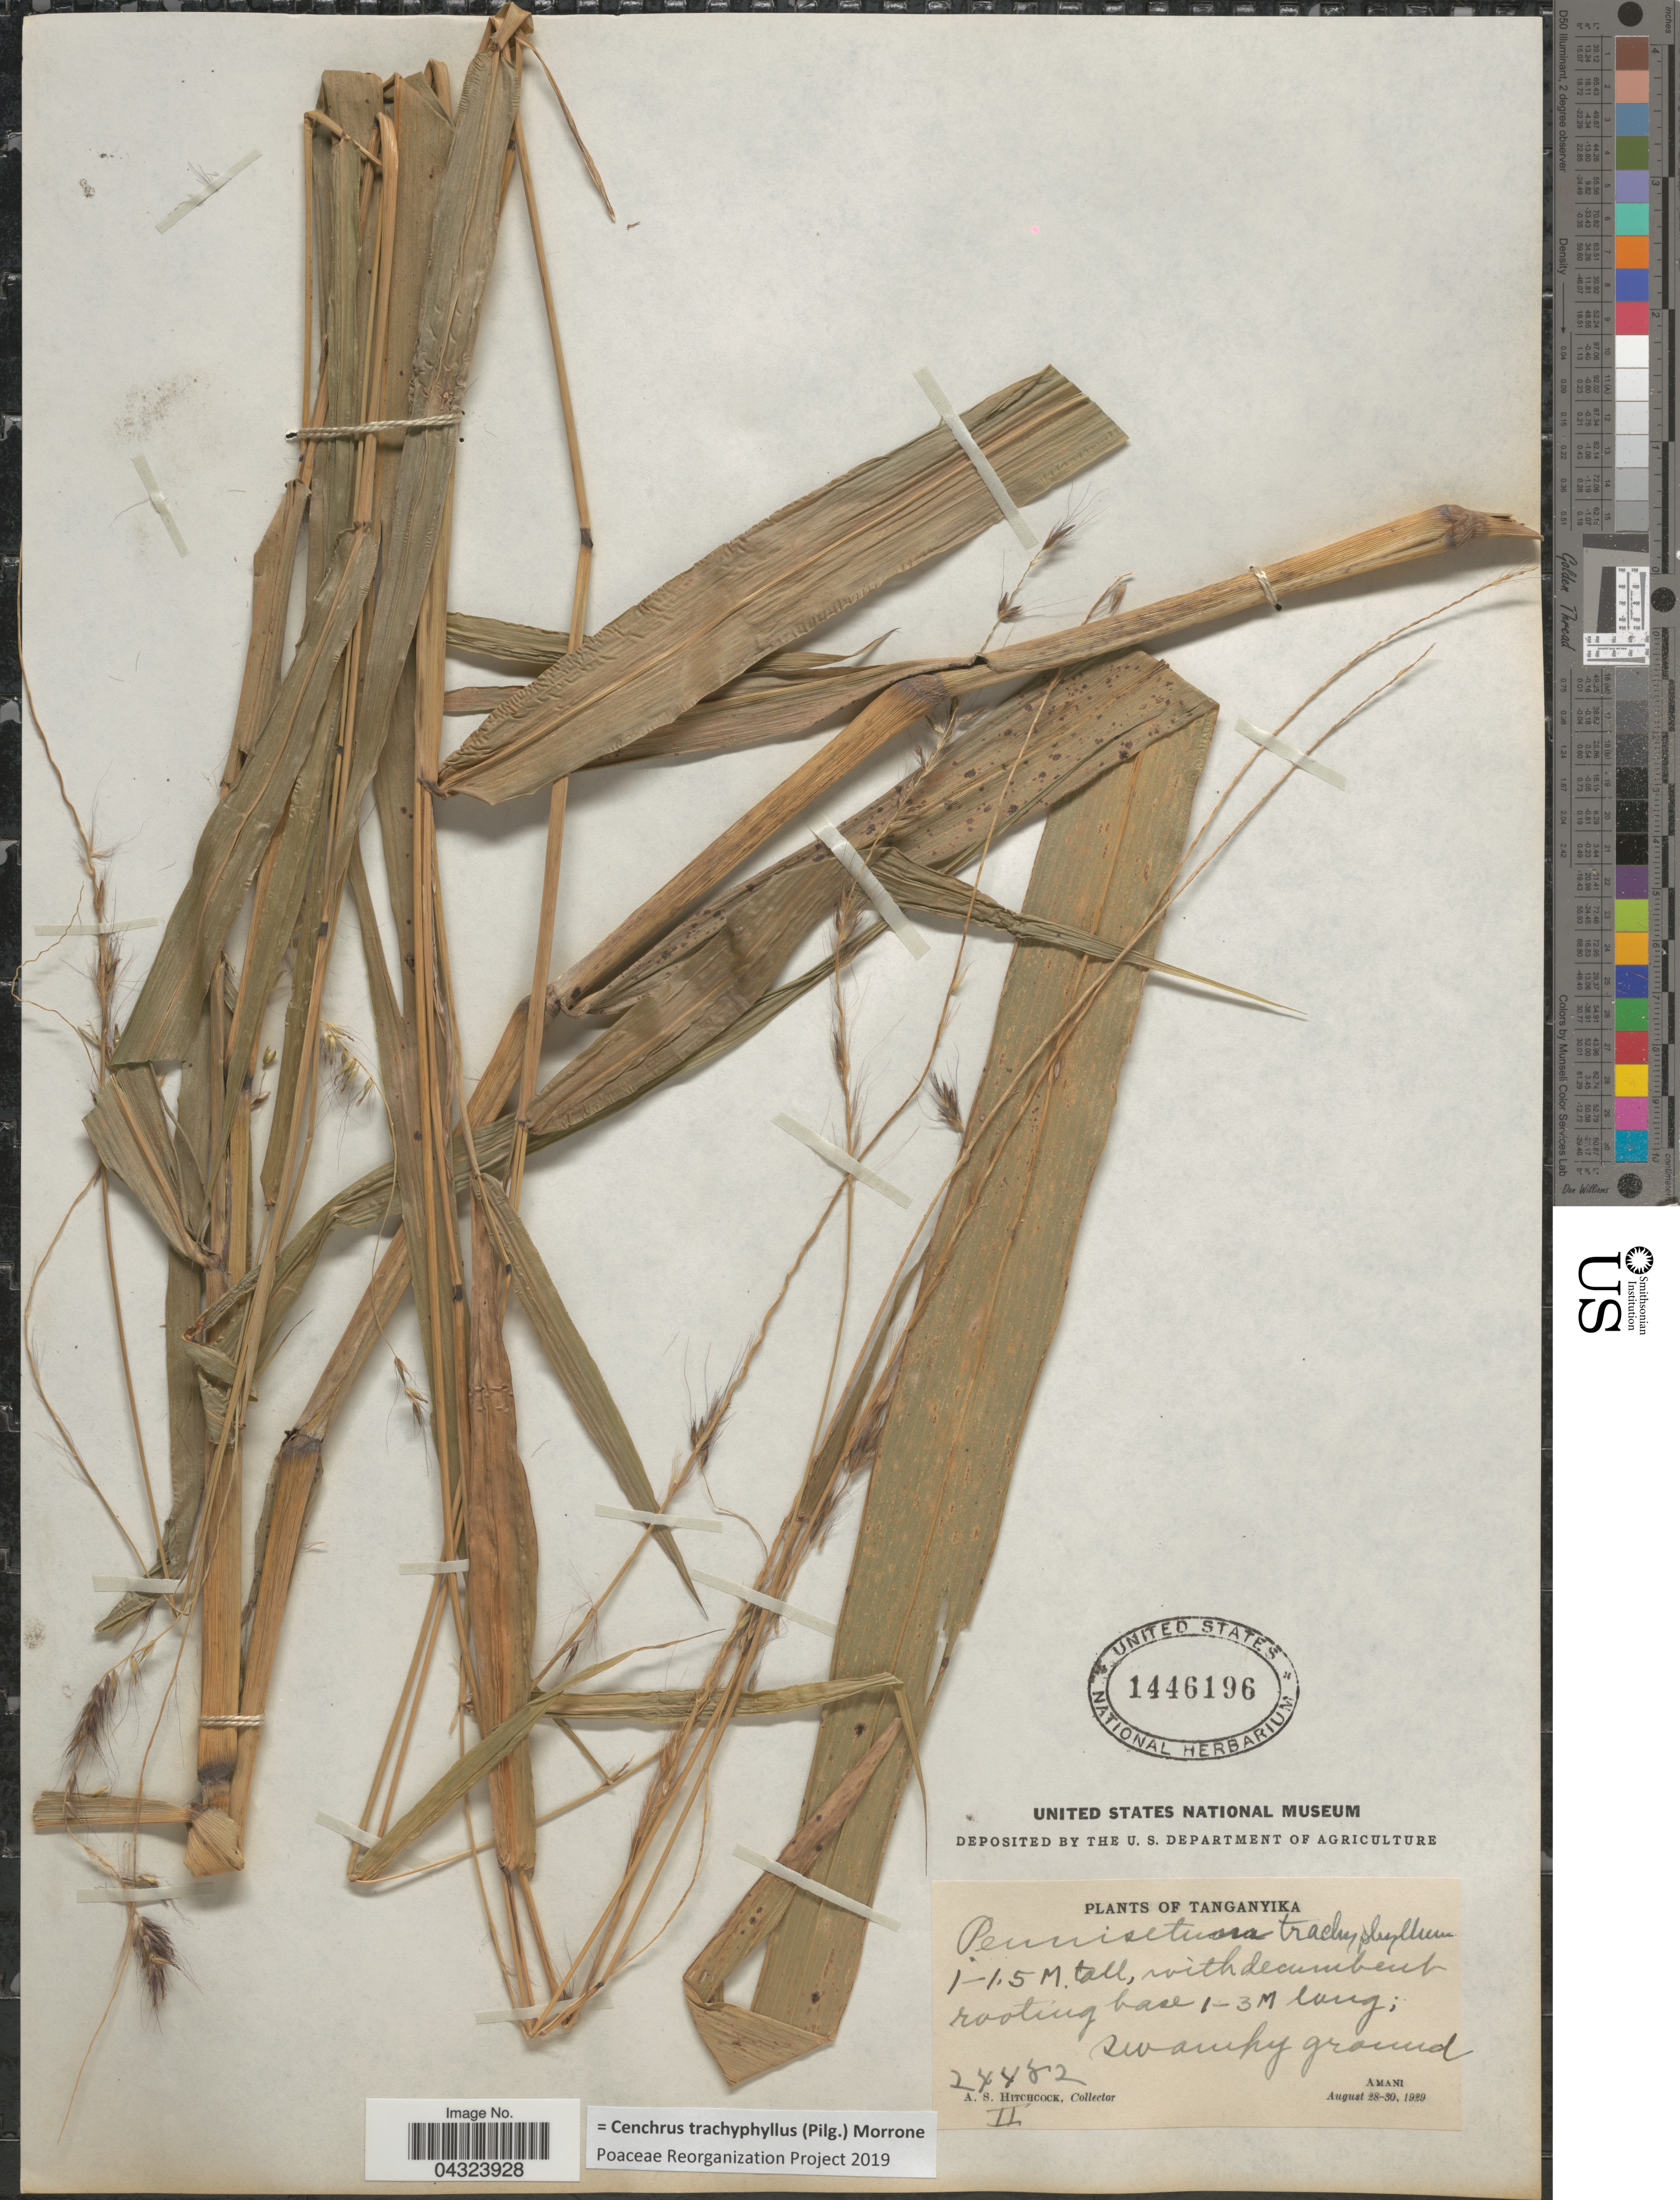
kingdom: Plantae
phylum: Tracheophyta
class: Liliopsida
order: Poales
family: Poaceae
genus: Cenchrus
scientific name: Cenchrus trachyphyllus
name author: (Pilg.) Morrone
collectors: A. S. Hitchcock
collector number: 24482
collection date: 1929-08-28/1929-08-30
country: Tanzania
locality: Tanganyika. Amani.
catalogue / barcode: US 1446196